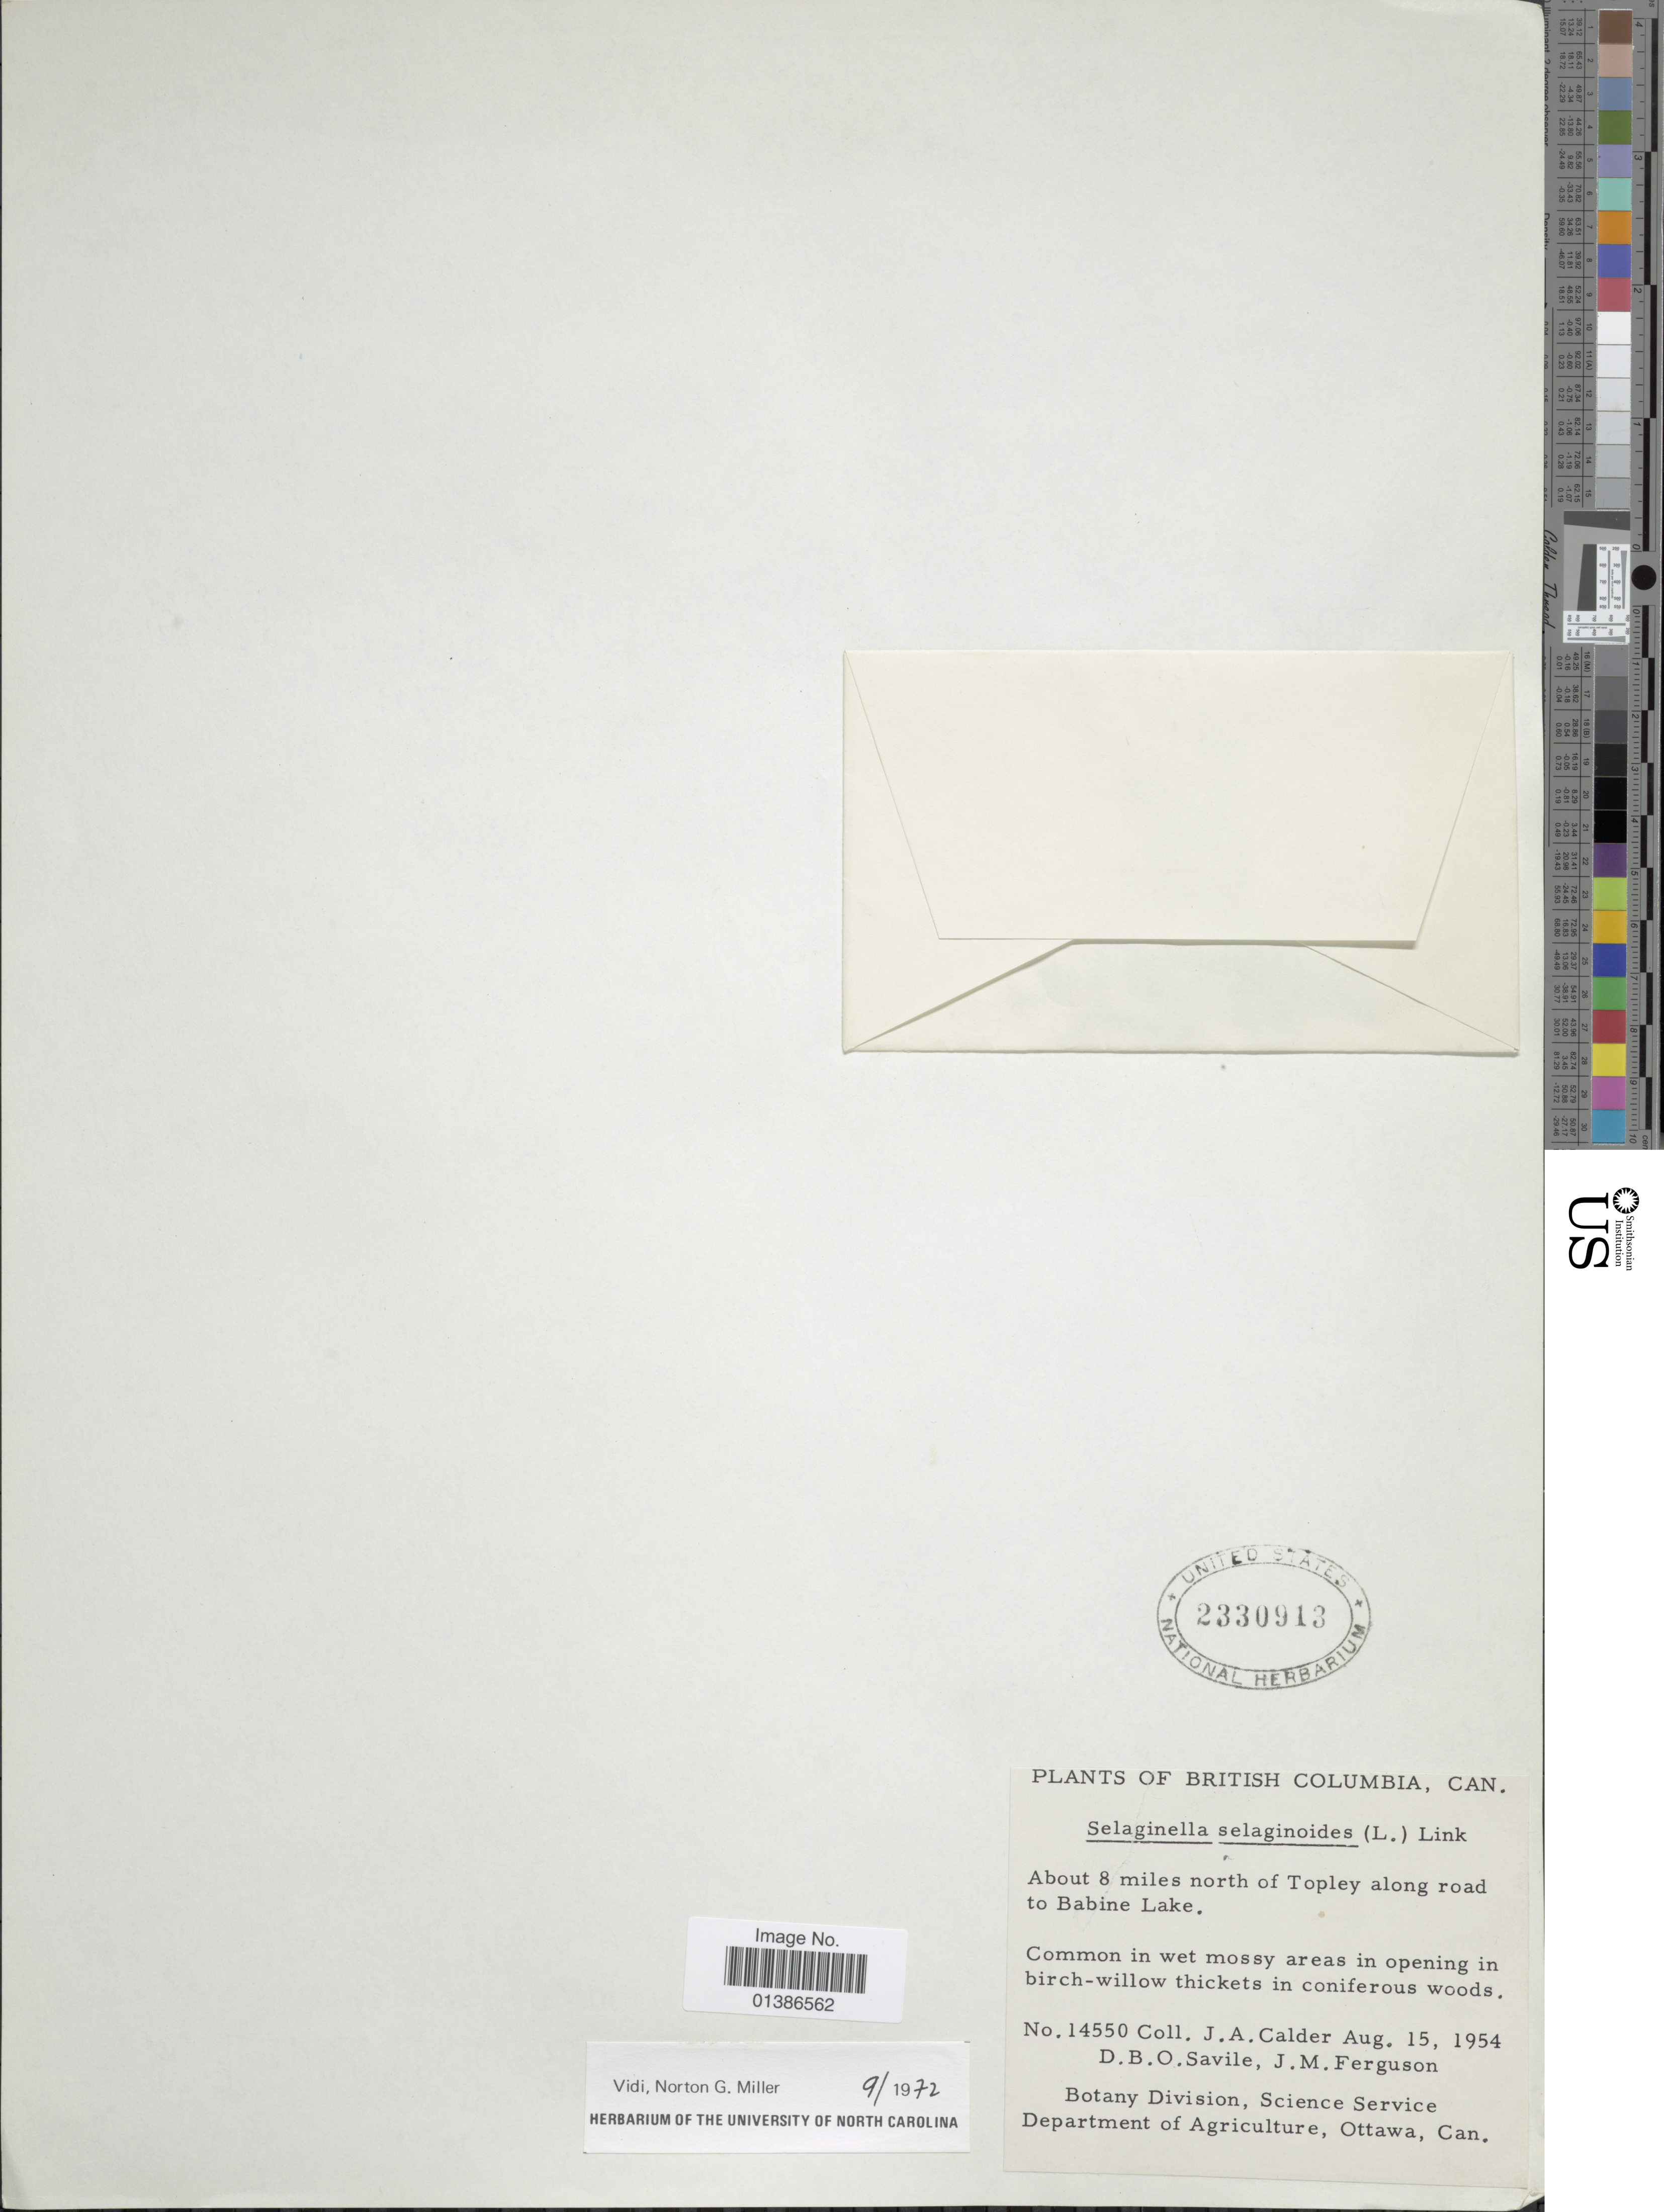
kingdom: Plantae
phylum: Tracheophyta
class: Lycopodiopsida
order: Selaginellales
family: Selaginellaceae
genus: Selaginella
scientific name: Selaginella selaginoides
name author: (L.) Link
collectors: J. A. Calder, D. Savile & J. M. Ferguson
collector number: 14550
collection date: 1954-08-15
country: Canada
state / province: British Columbia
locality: About 8 miles north of Topley along road to Babine Lake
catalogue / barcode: US 2330913